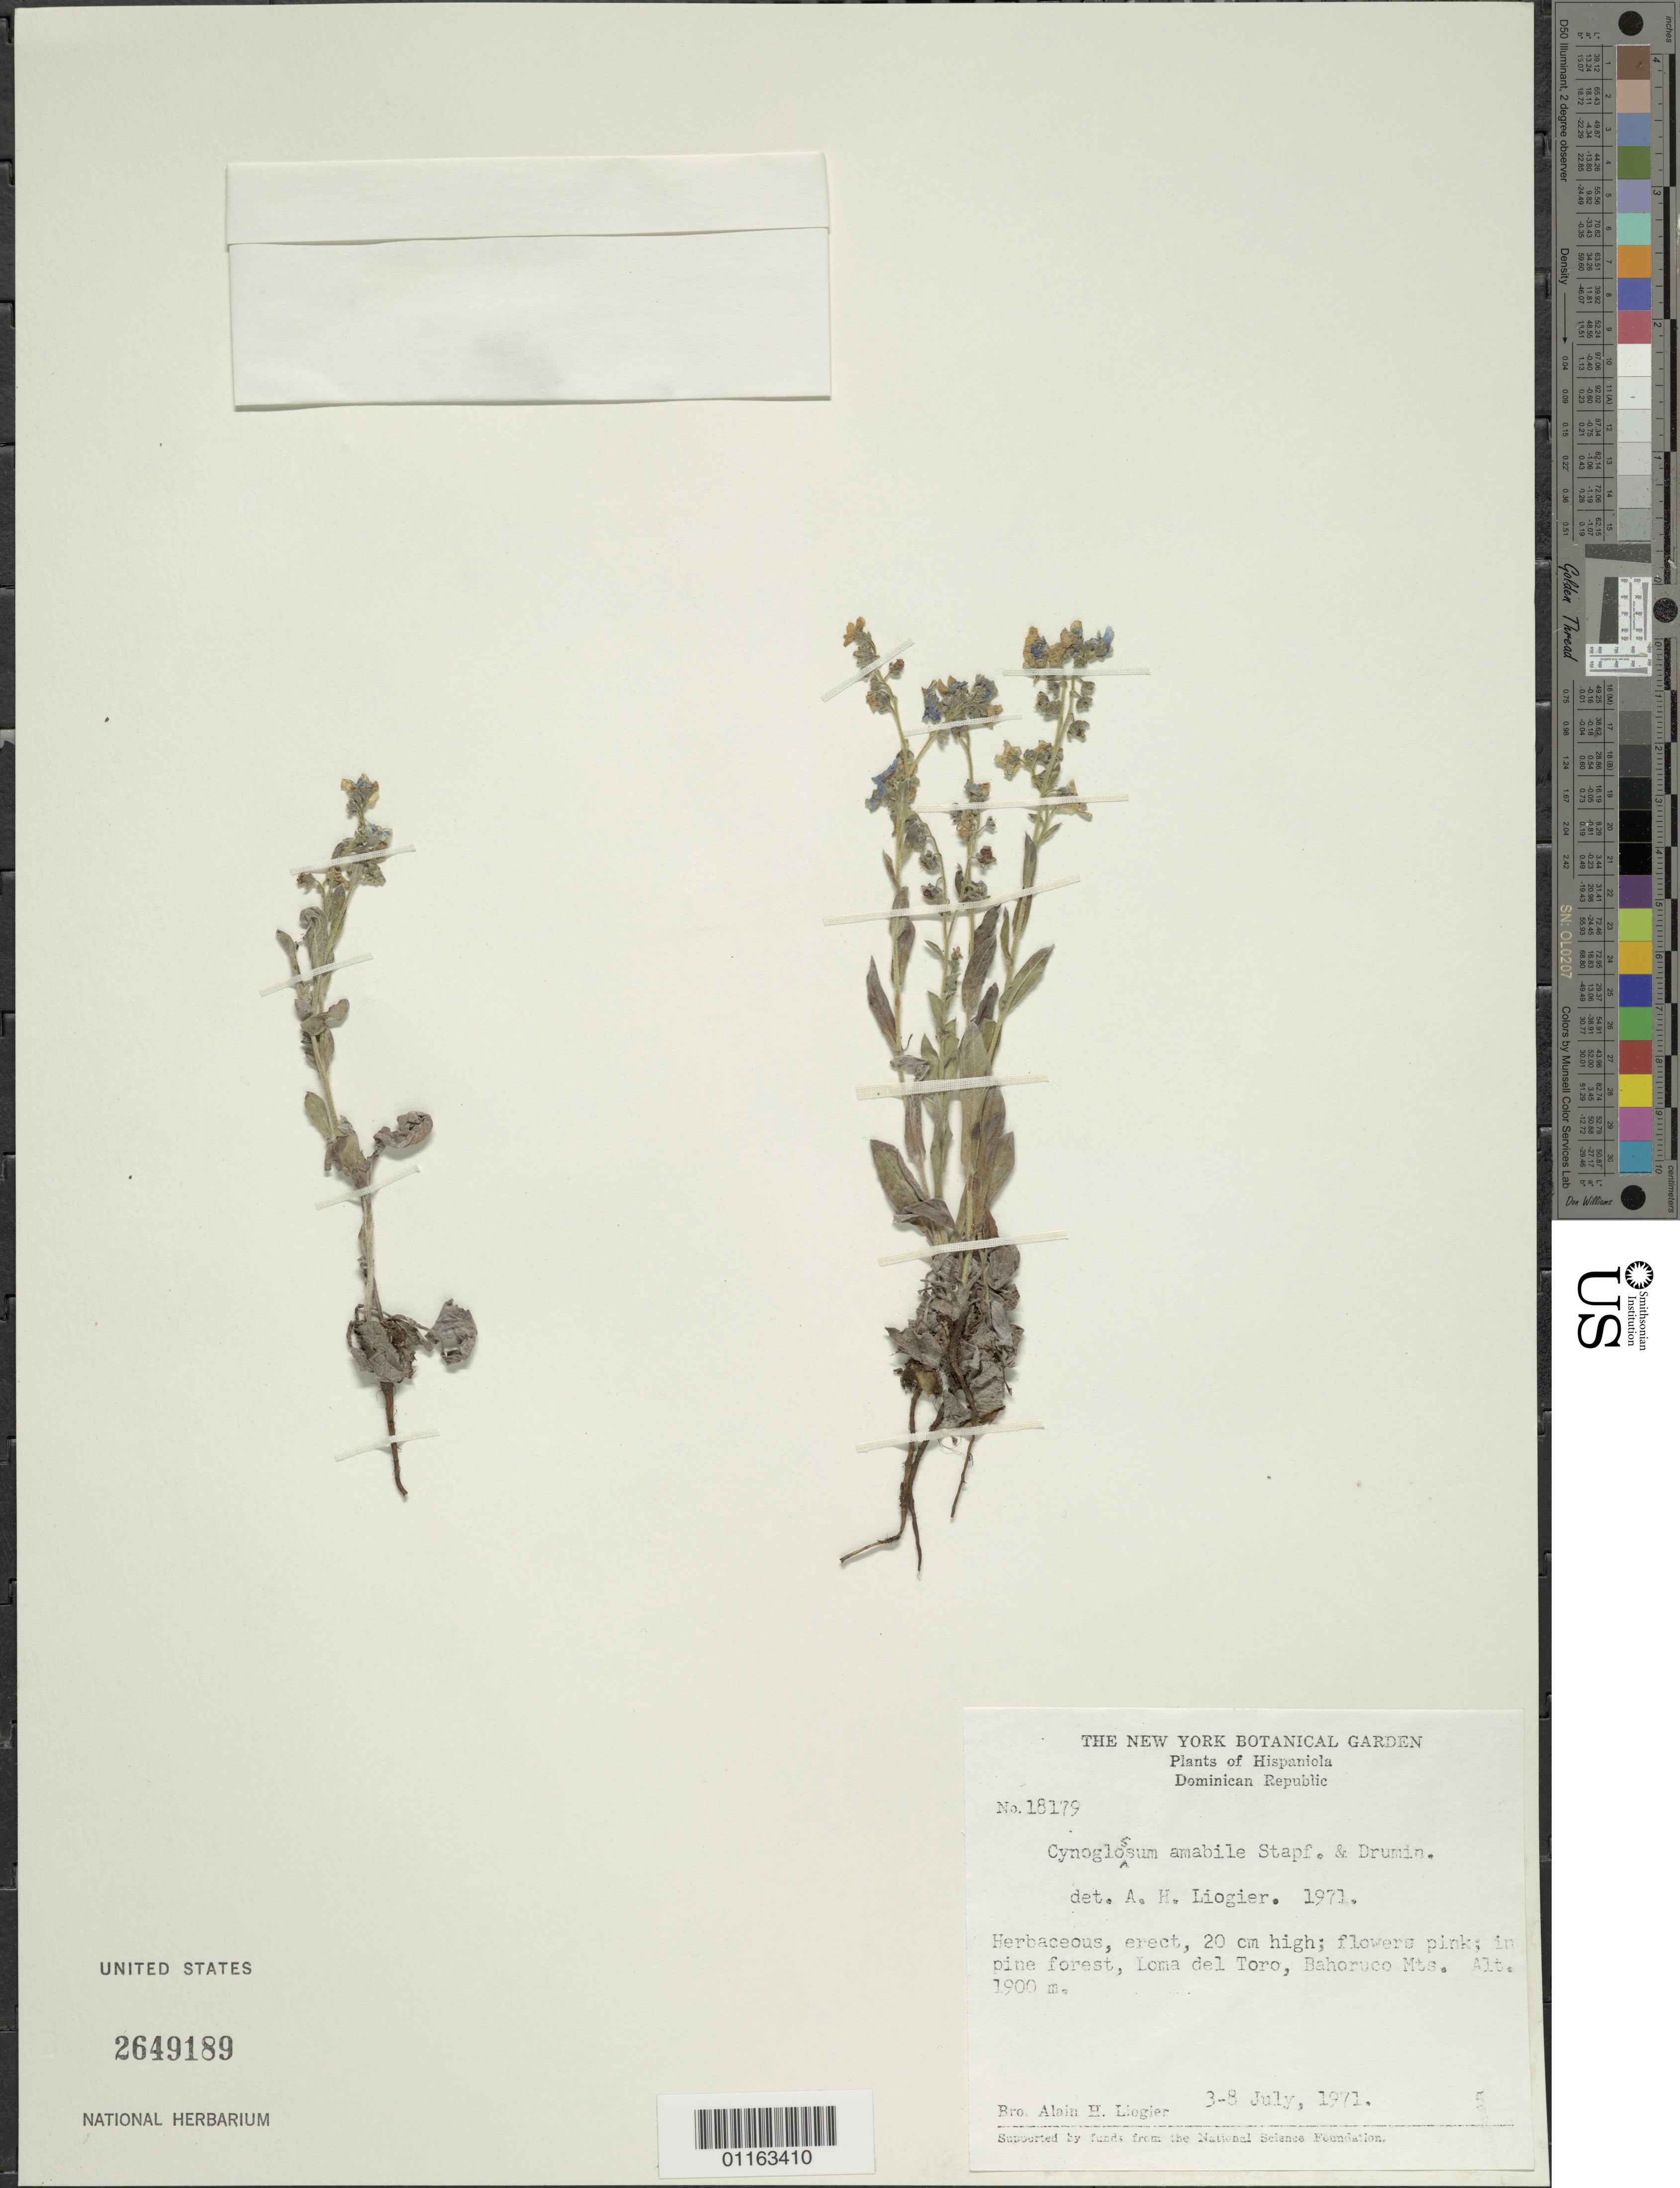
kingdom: Plantae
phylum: Tracheophyta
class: Magnoliopsida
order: Boraginales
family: Boraginaceae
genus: Cynoglossum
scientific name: Cynoglossum amabile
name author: Stapf & J.R. Drumm.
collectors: A. H. Liogier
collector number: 18179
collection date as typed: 03 Jul 1971 to 08 Jul 1971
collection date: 1971-07-03/1971-07-08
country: Dominican Republic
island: Hispaniola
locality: Loma del Toro, Bahoruco Mts.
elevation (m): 1900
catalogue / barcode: US 2649189